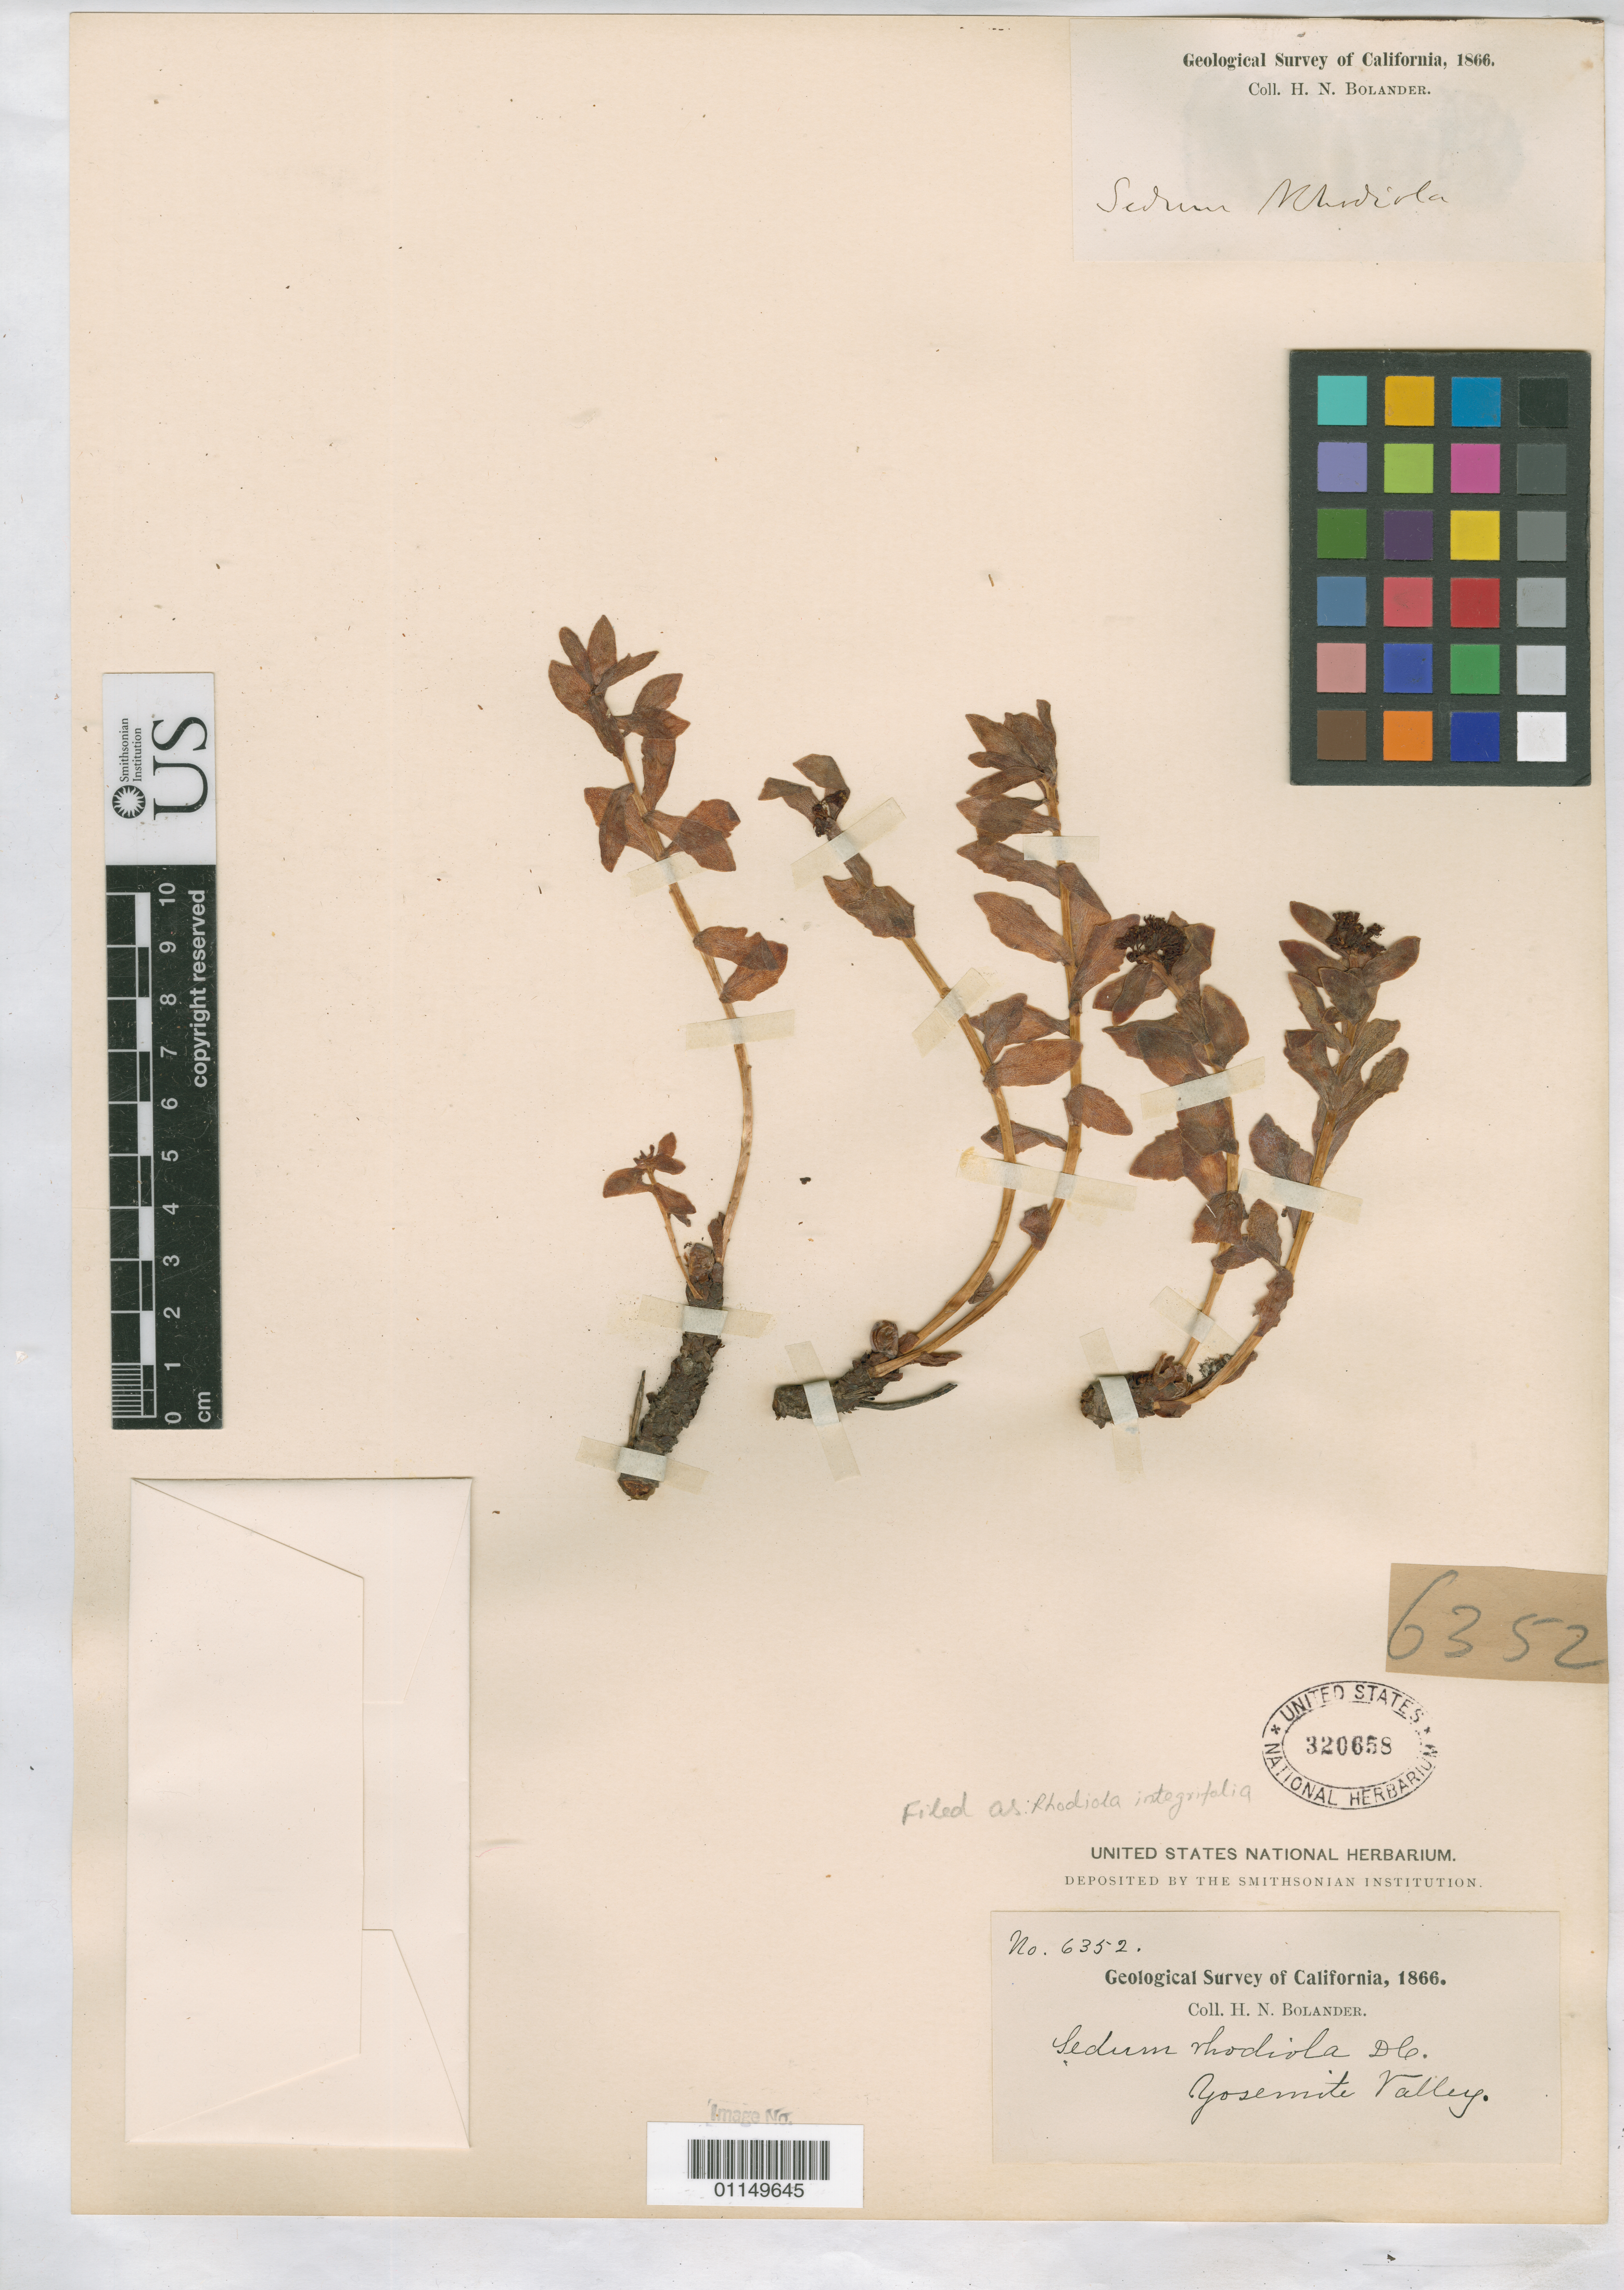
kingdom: Plantae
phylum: Tracheophyta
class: Magnoliopsida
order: Saxifragales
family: Crassulaceae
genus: Rhodiola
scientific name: Rhodiola integrifolia subsp. integrifolia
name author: Raf.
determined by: Strong, Mark T., (BOT), Smithsonian Institution - National Museum of Natural History (UNITED STATES)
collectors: H. Bolander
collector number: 6352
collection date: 1866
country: United States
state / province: California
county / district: Mariposa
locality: Yosemite Valley.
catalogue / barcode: US 320658